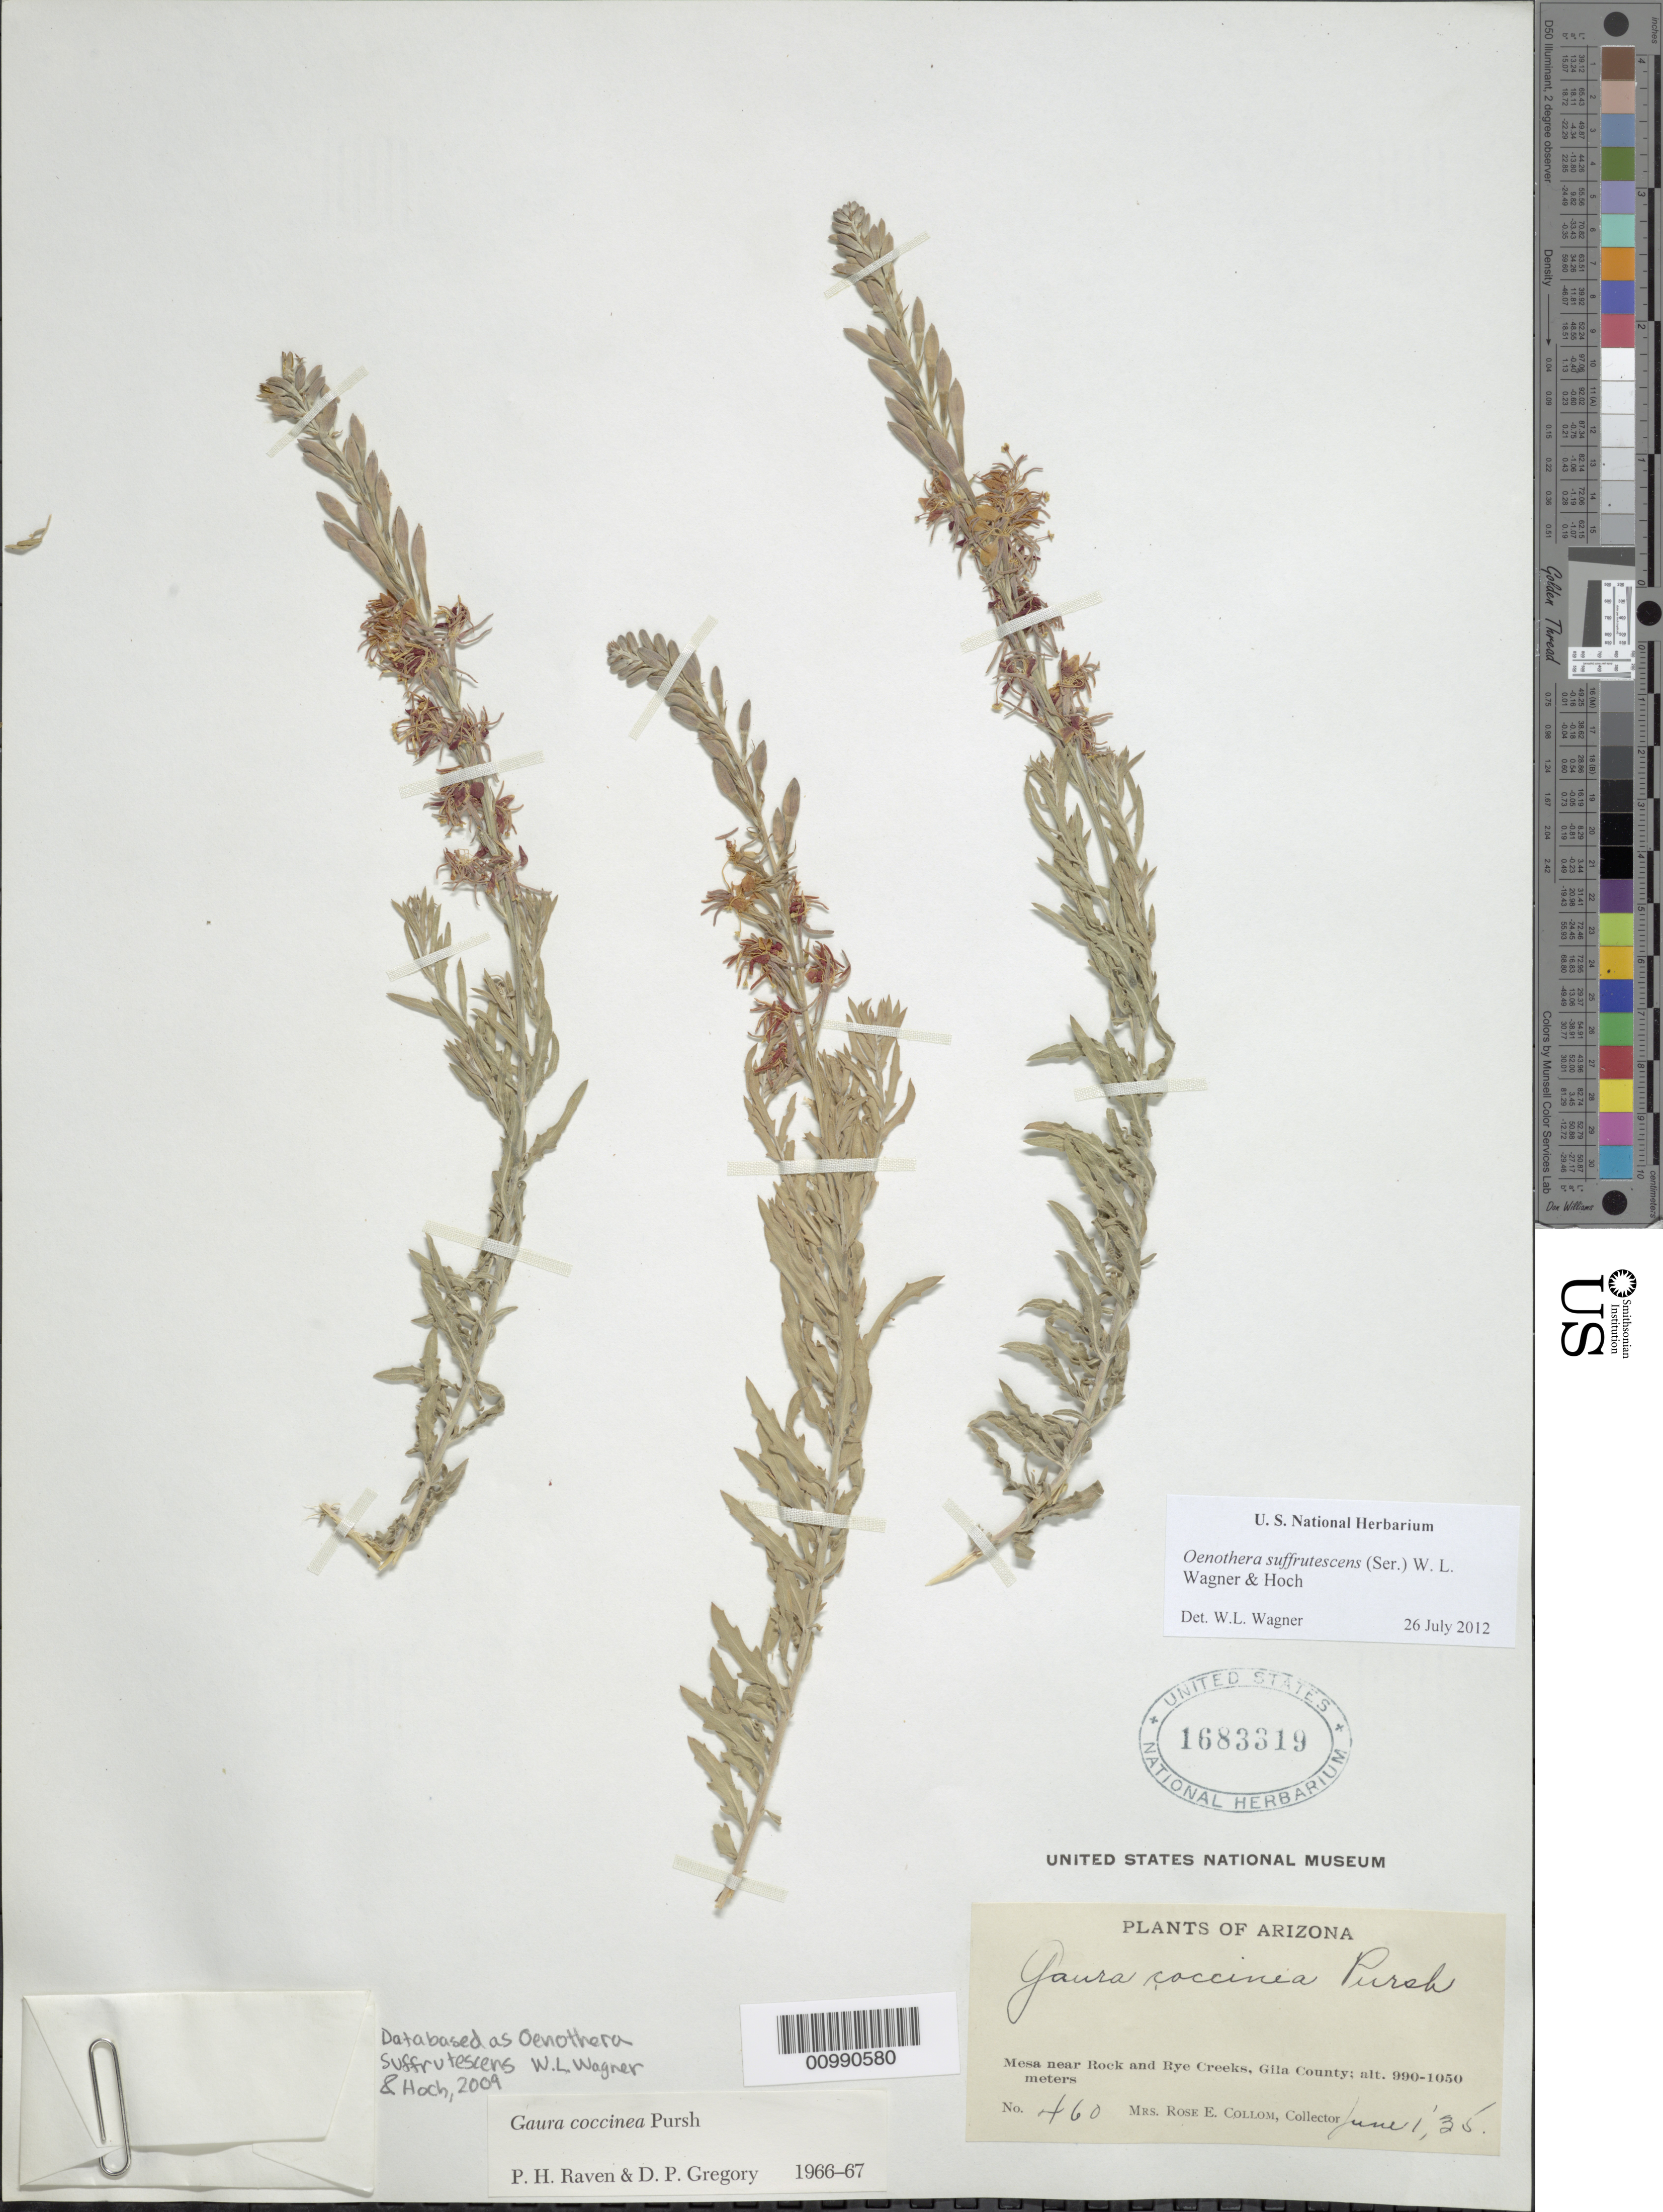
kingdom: Plantae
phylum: Tracheophyta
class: Magnoliopsida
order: Myrtales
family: Onagraceae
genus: Oenothera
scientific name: Oenothera suffrutescens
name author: (Ser.) W.L. Wagner & Hoch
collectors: R. E. Collom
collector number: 460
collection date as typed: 01 Jul 1935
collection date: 1935-07-01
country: United States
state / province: Arizona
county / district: Gila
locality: Mesa near Rock and Rye Creeks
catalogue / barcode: US 1683319